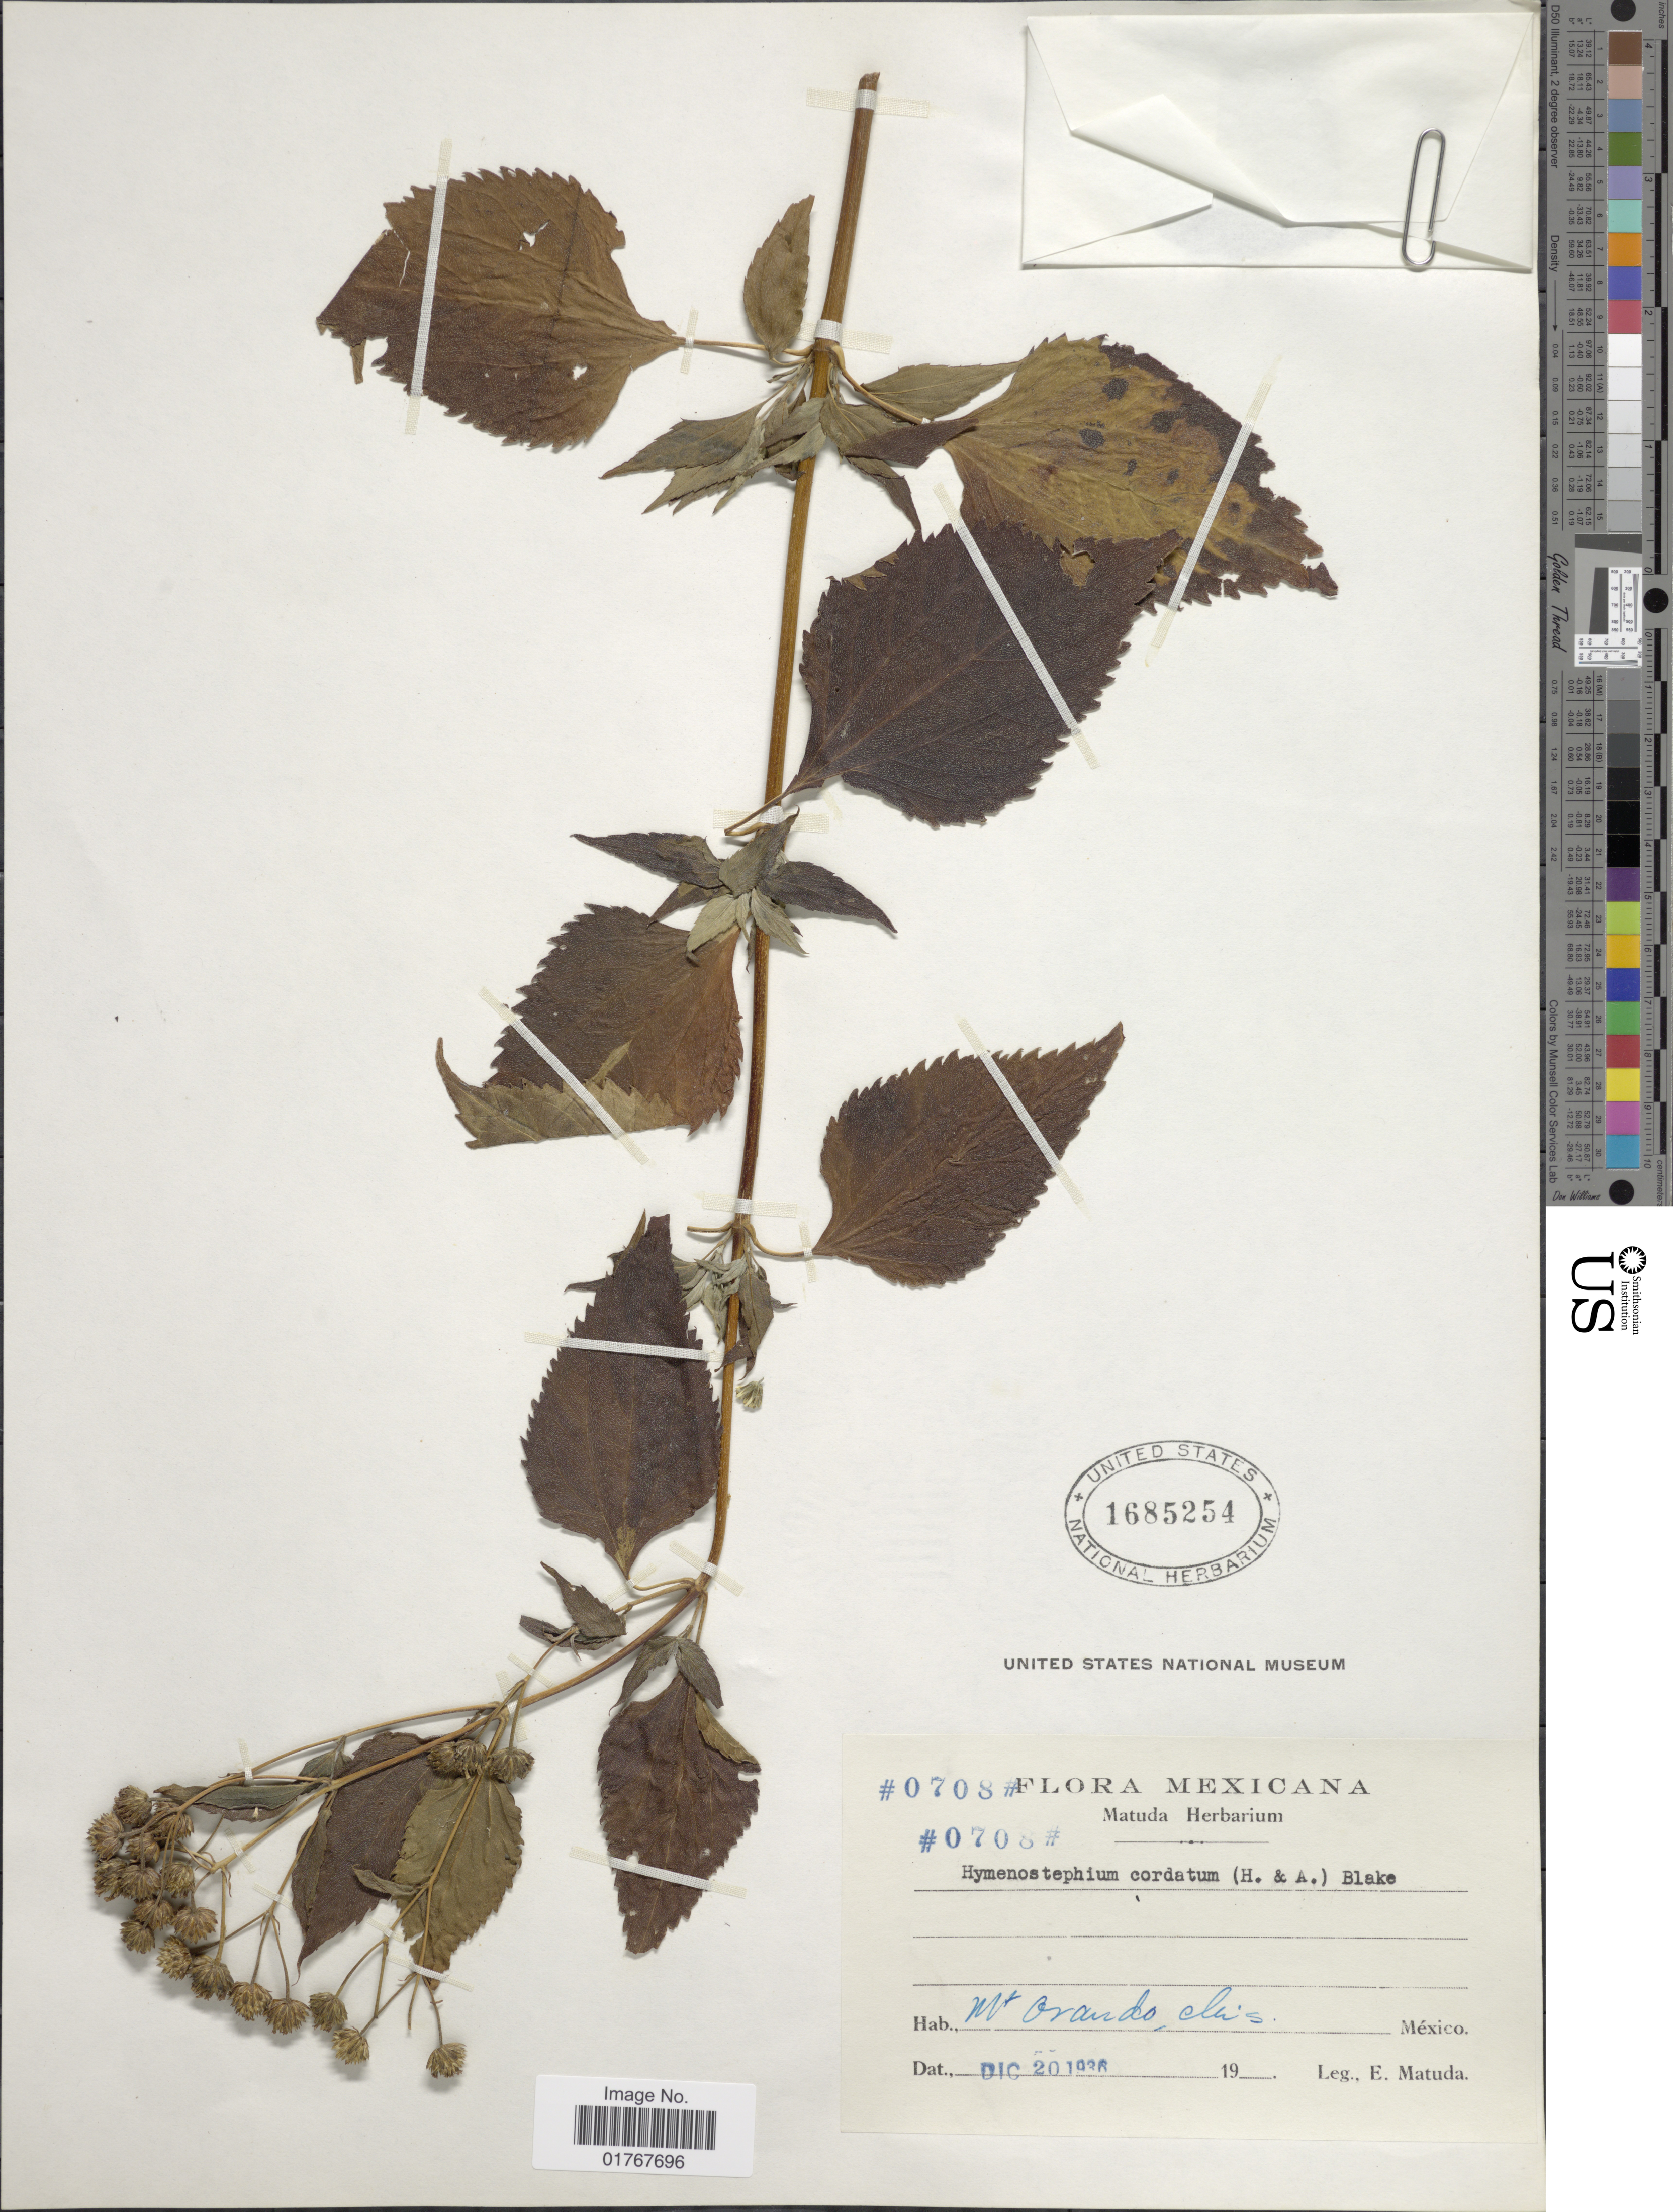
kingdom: Plantae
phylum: Tracheophyta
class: Magnoliopsida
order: Asterales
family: Asteraceae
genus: Viguiera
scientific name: Viguiera cordata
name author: (Hook. & Arn.) D'Arcy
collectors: E. Matuda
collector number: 0708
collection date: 1936-12-20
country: Mexico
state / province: Chiapas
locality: Mt Orando, Chis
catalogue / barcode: US 1685254